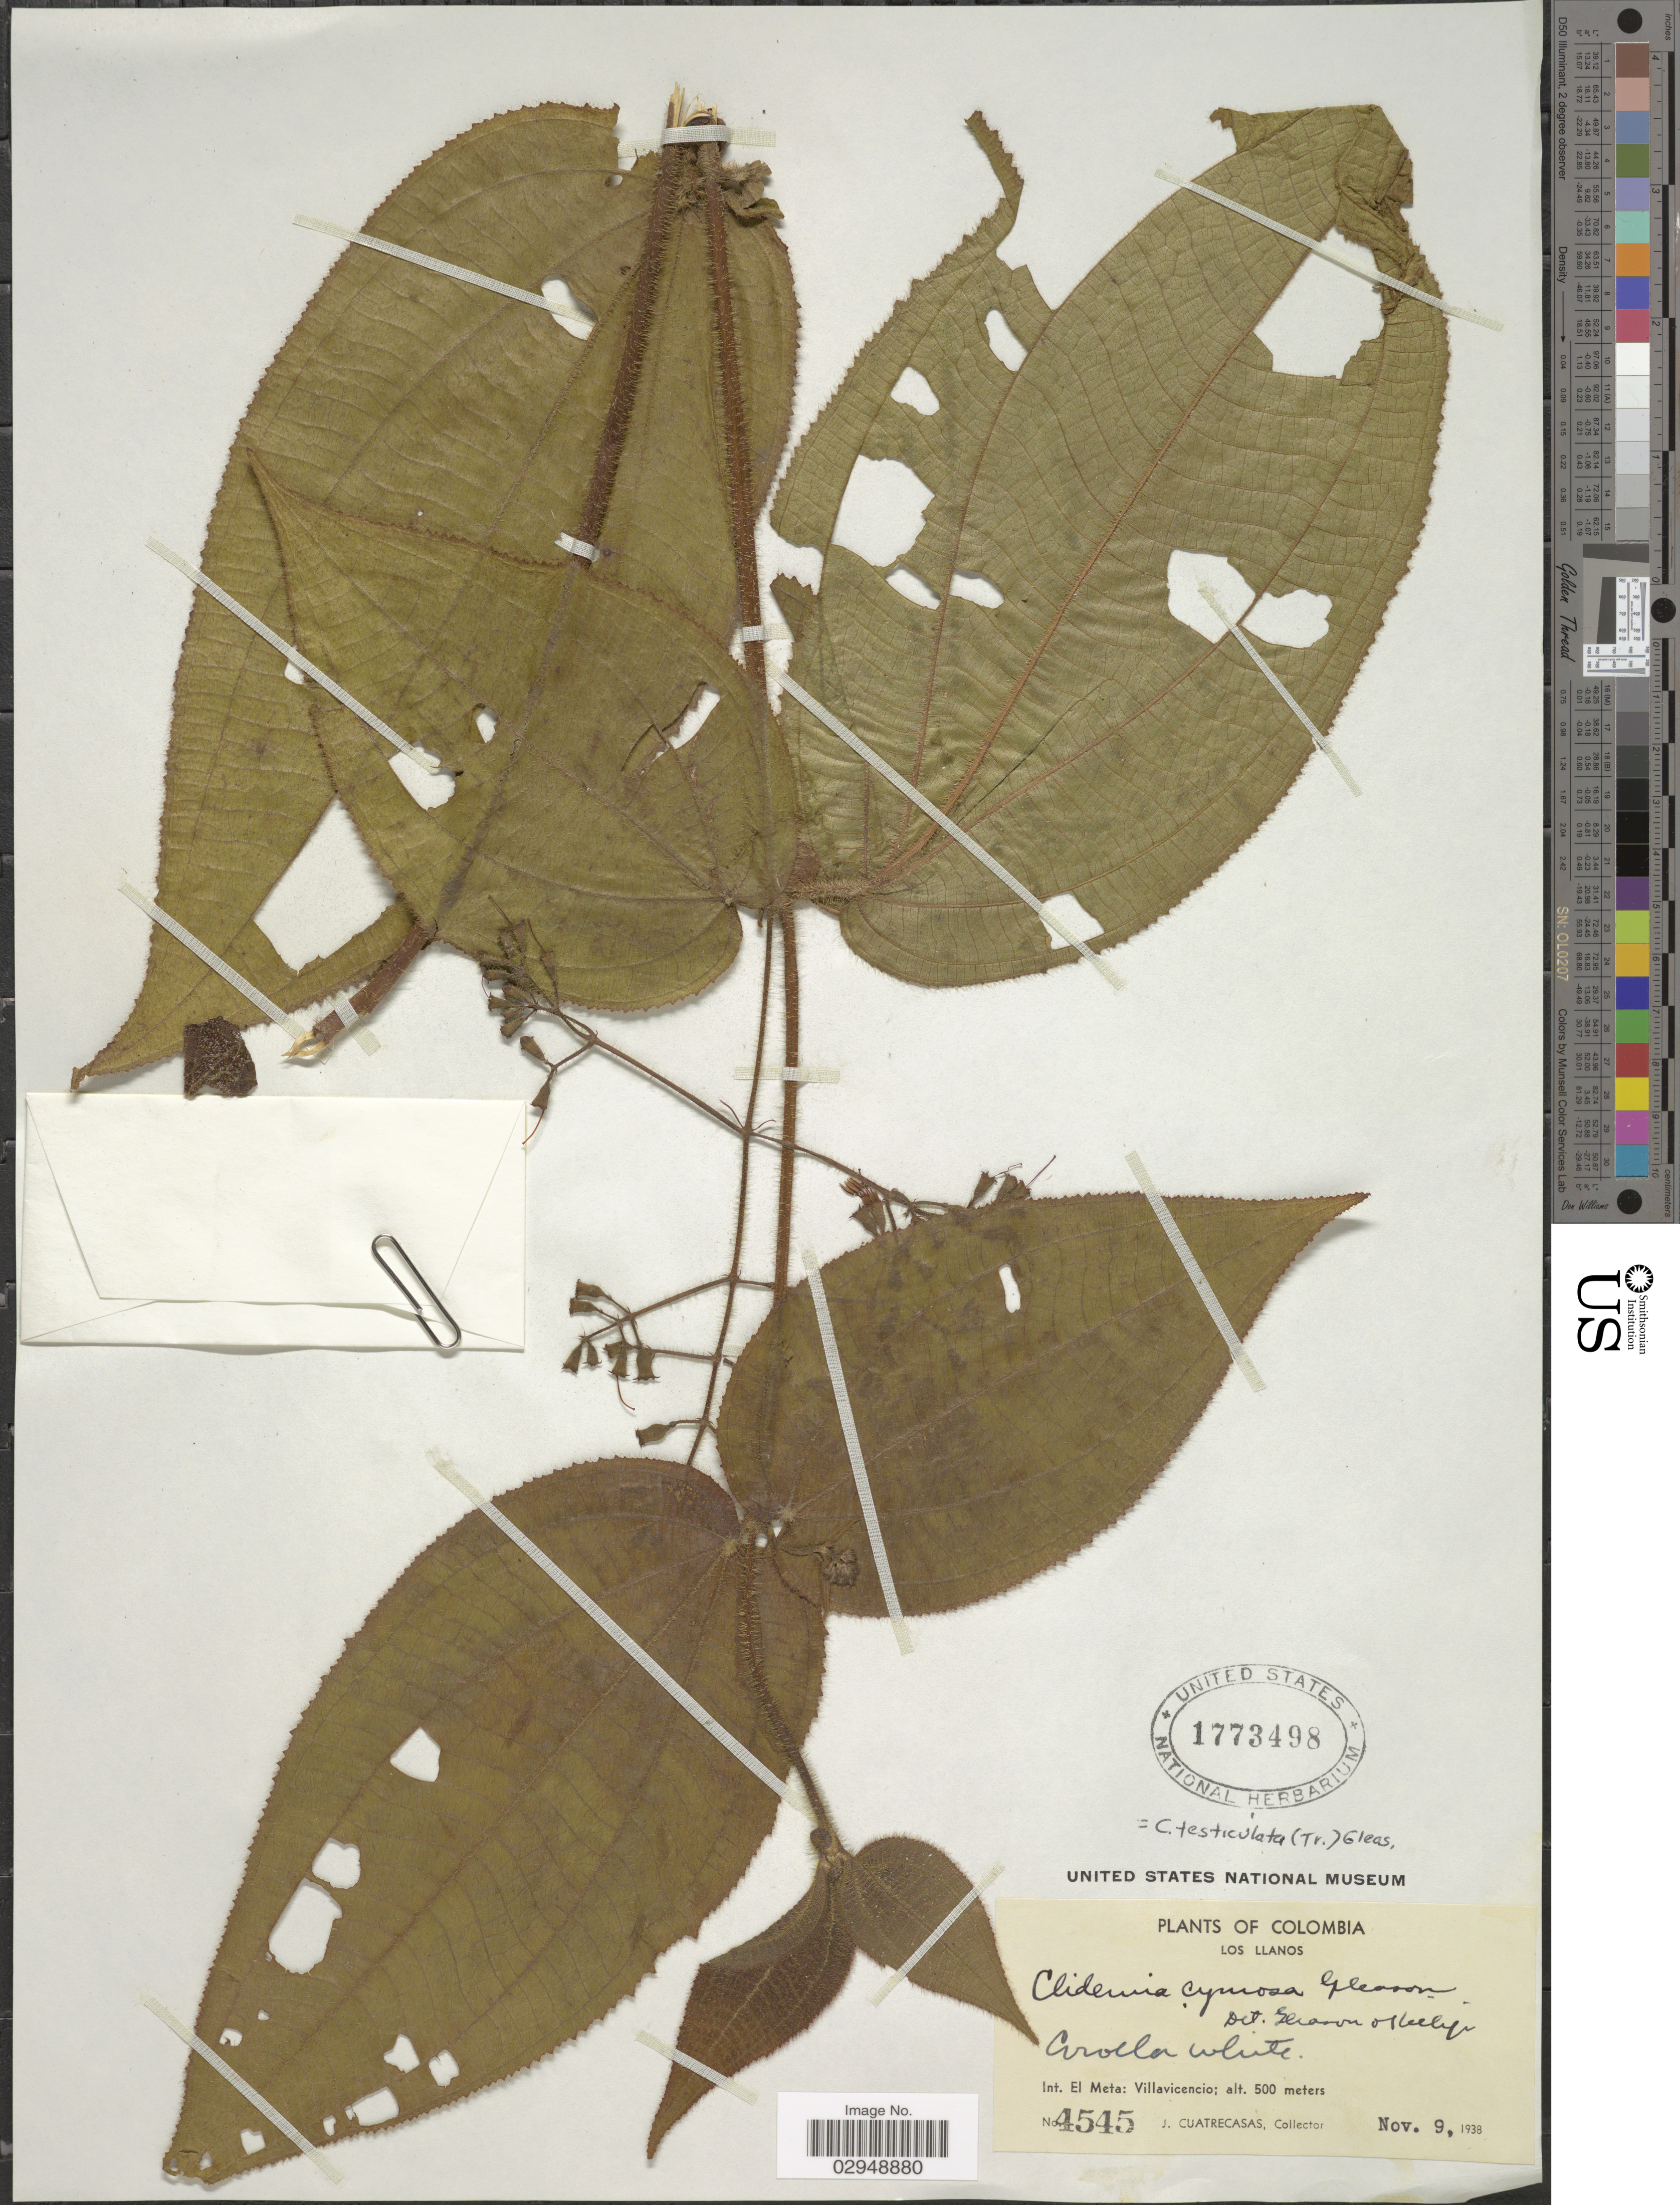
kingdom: Plantae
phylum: Tracheophyta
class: Magnoliopsida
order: Myrtales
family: Melastomataceae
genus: Clidemia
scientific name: Clidemia ciliata var. testiculata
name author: (Triana) L. Uribe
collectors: J. Cuatrecasas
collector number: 4545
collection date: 1938-11-09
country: Colombia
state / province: Meta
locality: Los llanos. Int. El Meta: Villavicencio.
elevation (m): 500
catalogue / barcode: US 1773498